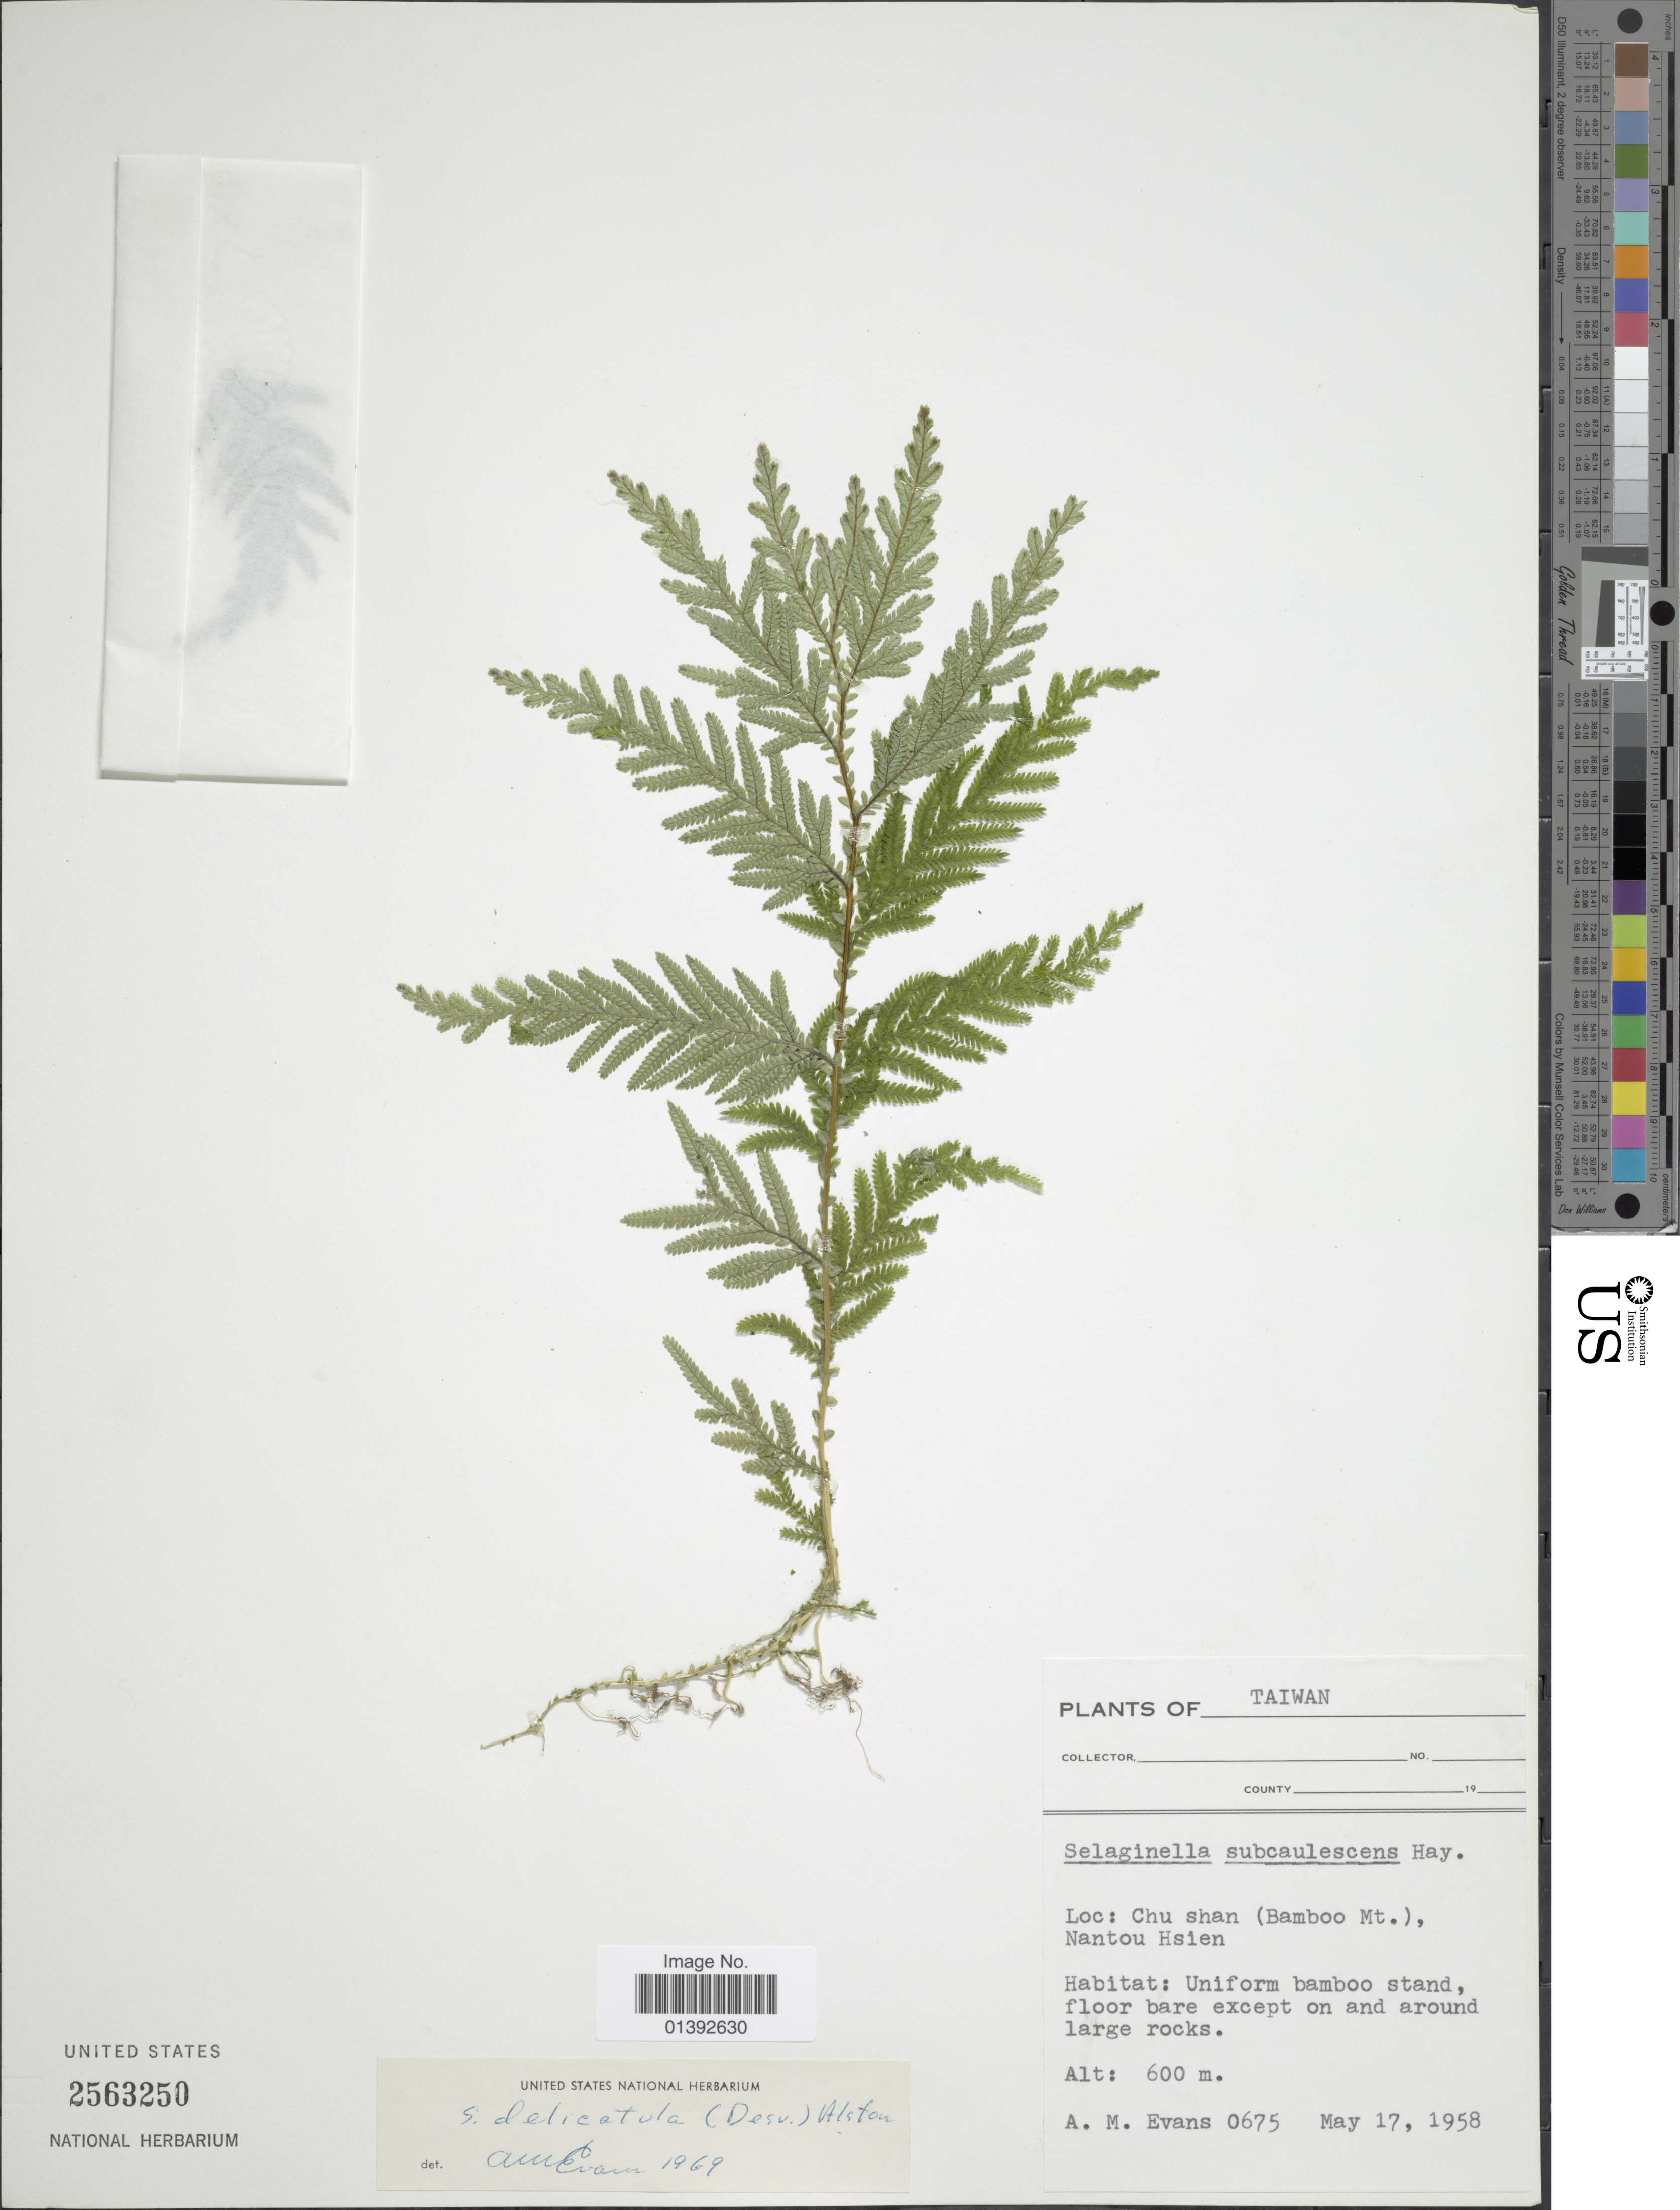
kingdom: Plantae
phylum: Tracheophyta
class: Lycopodiopsida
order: Selaginellales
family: Selaginellaceae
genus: Selaginella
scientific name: Selaginella delicatula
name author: (Desv.) Alston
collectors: A. M. Evans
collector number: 0675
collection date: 1958-05-17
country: Taiwan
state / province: Nantou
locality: Chu shan (Bamboo Mt.), Nantou Hsien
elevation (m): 600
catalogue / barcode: US 2563250